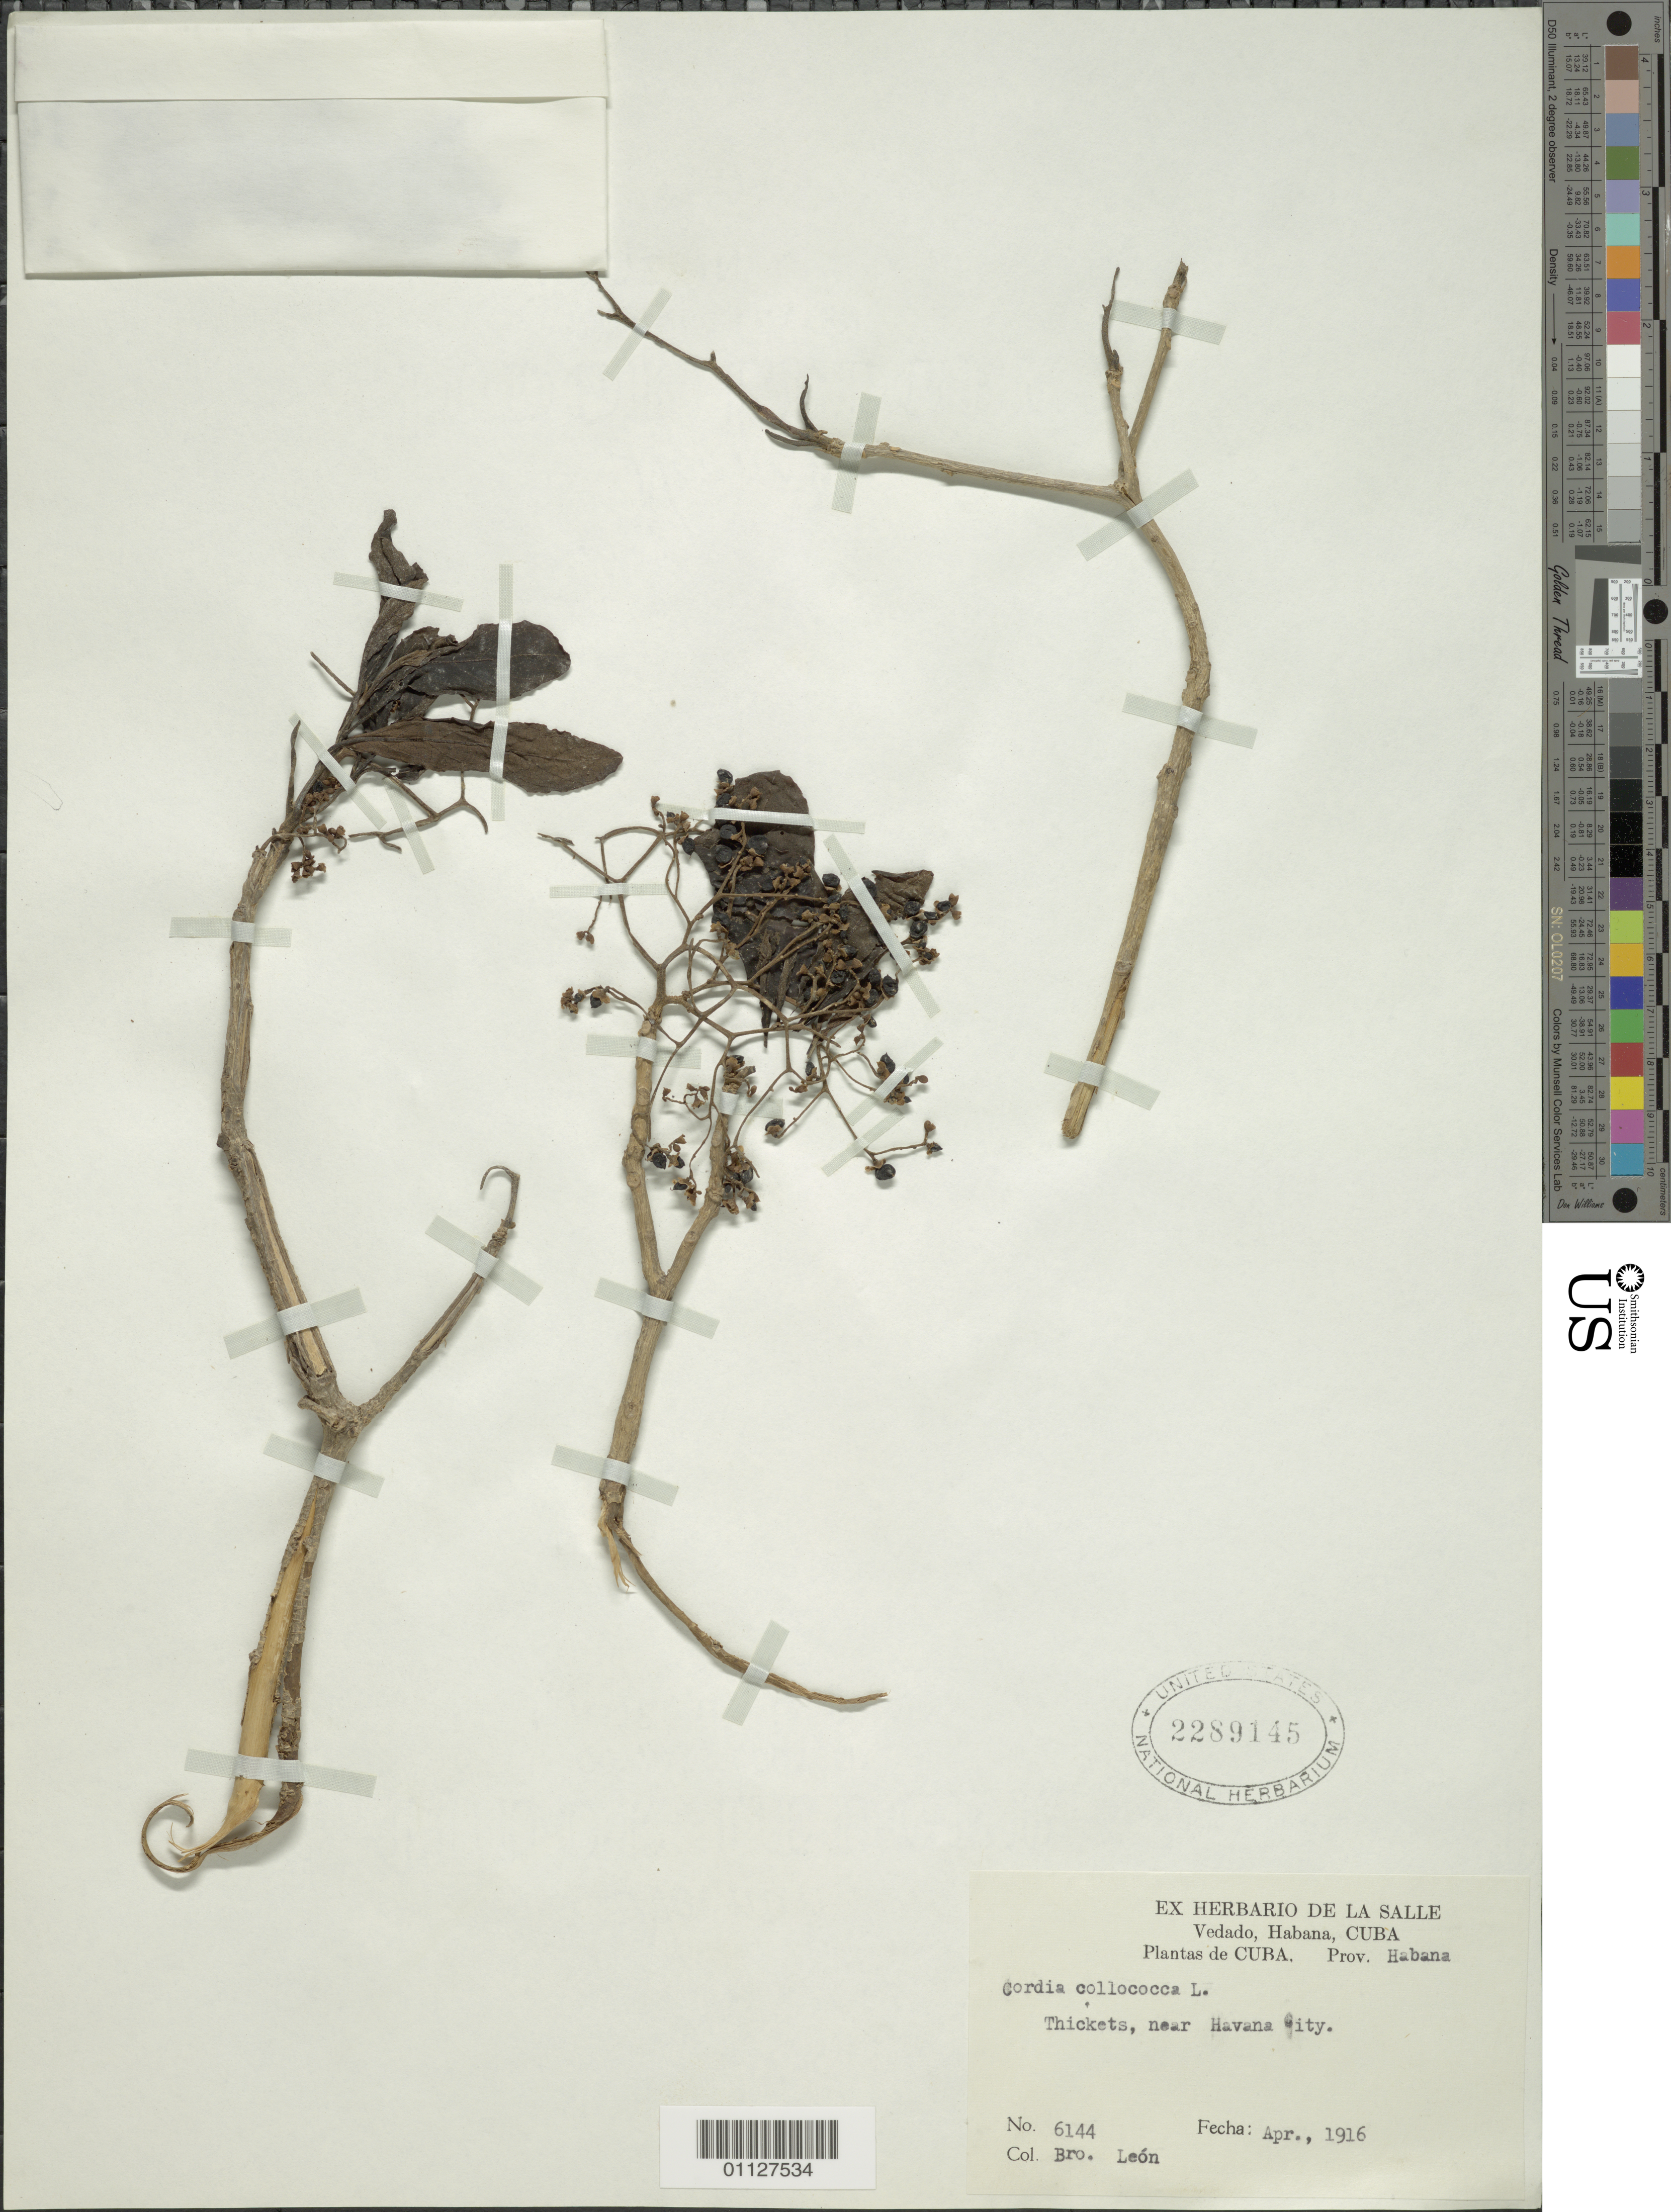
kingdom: Plantae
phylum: Tracheophyta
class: Magnoliopsida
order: Boraginales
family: Cordiaceae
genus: Cordia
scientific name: Cordia collococca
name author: L.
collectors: Bro. León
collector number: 6144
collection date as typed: Apr 1916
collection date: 1916-04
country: Cuba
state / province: La Habana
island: Cuba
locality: Thickets, near Havana City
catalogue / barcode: US 2289145